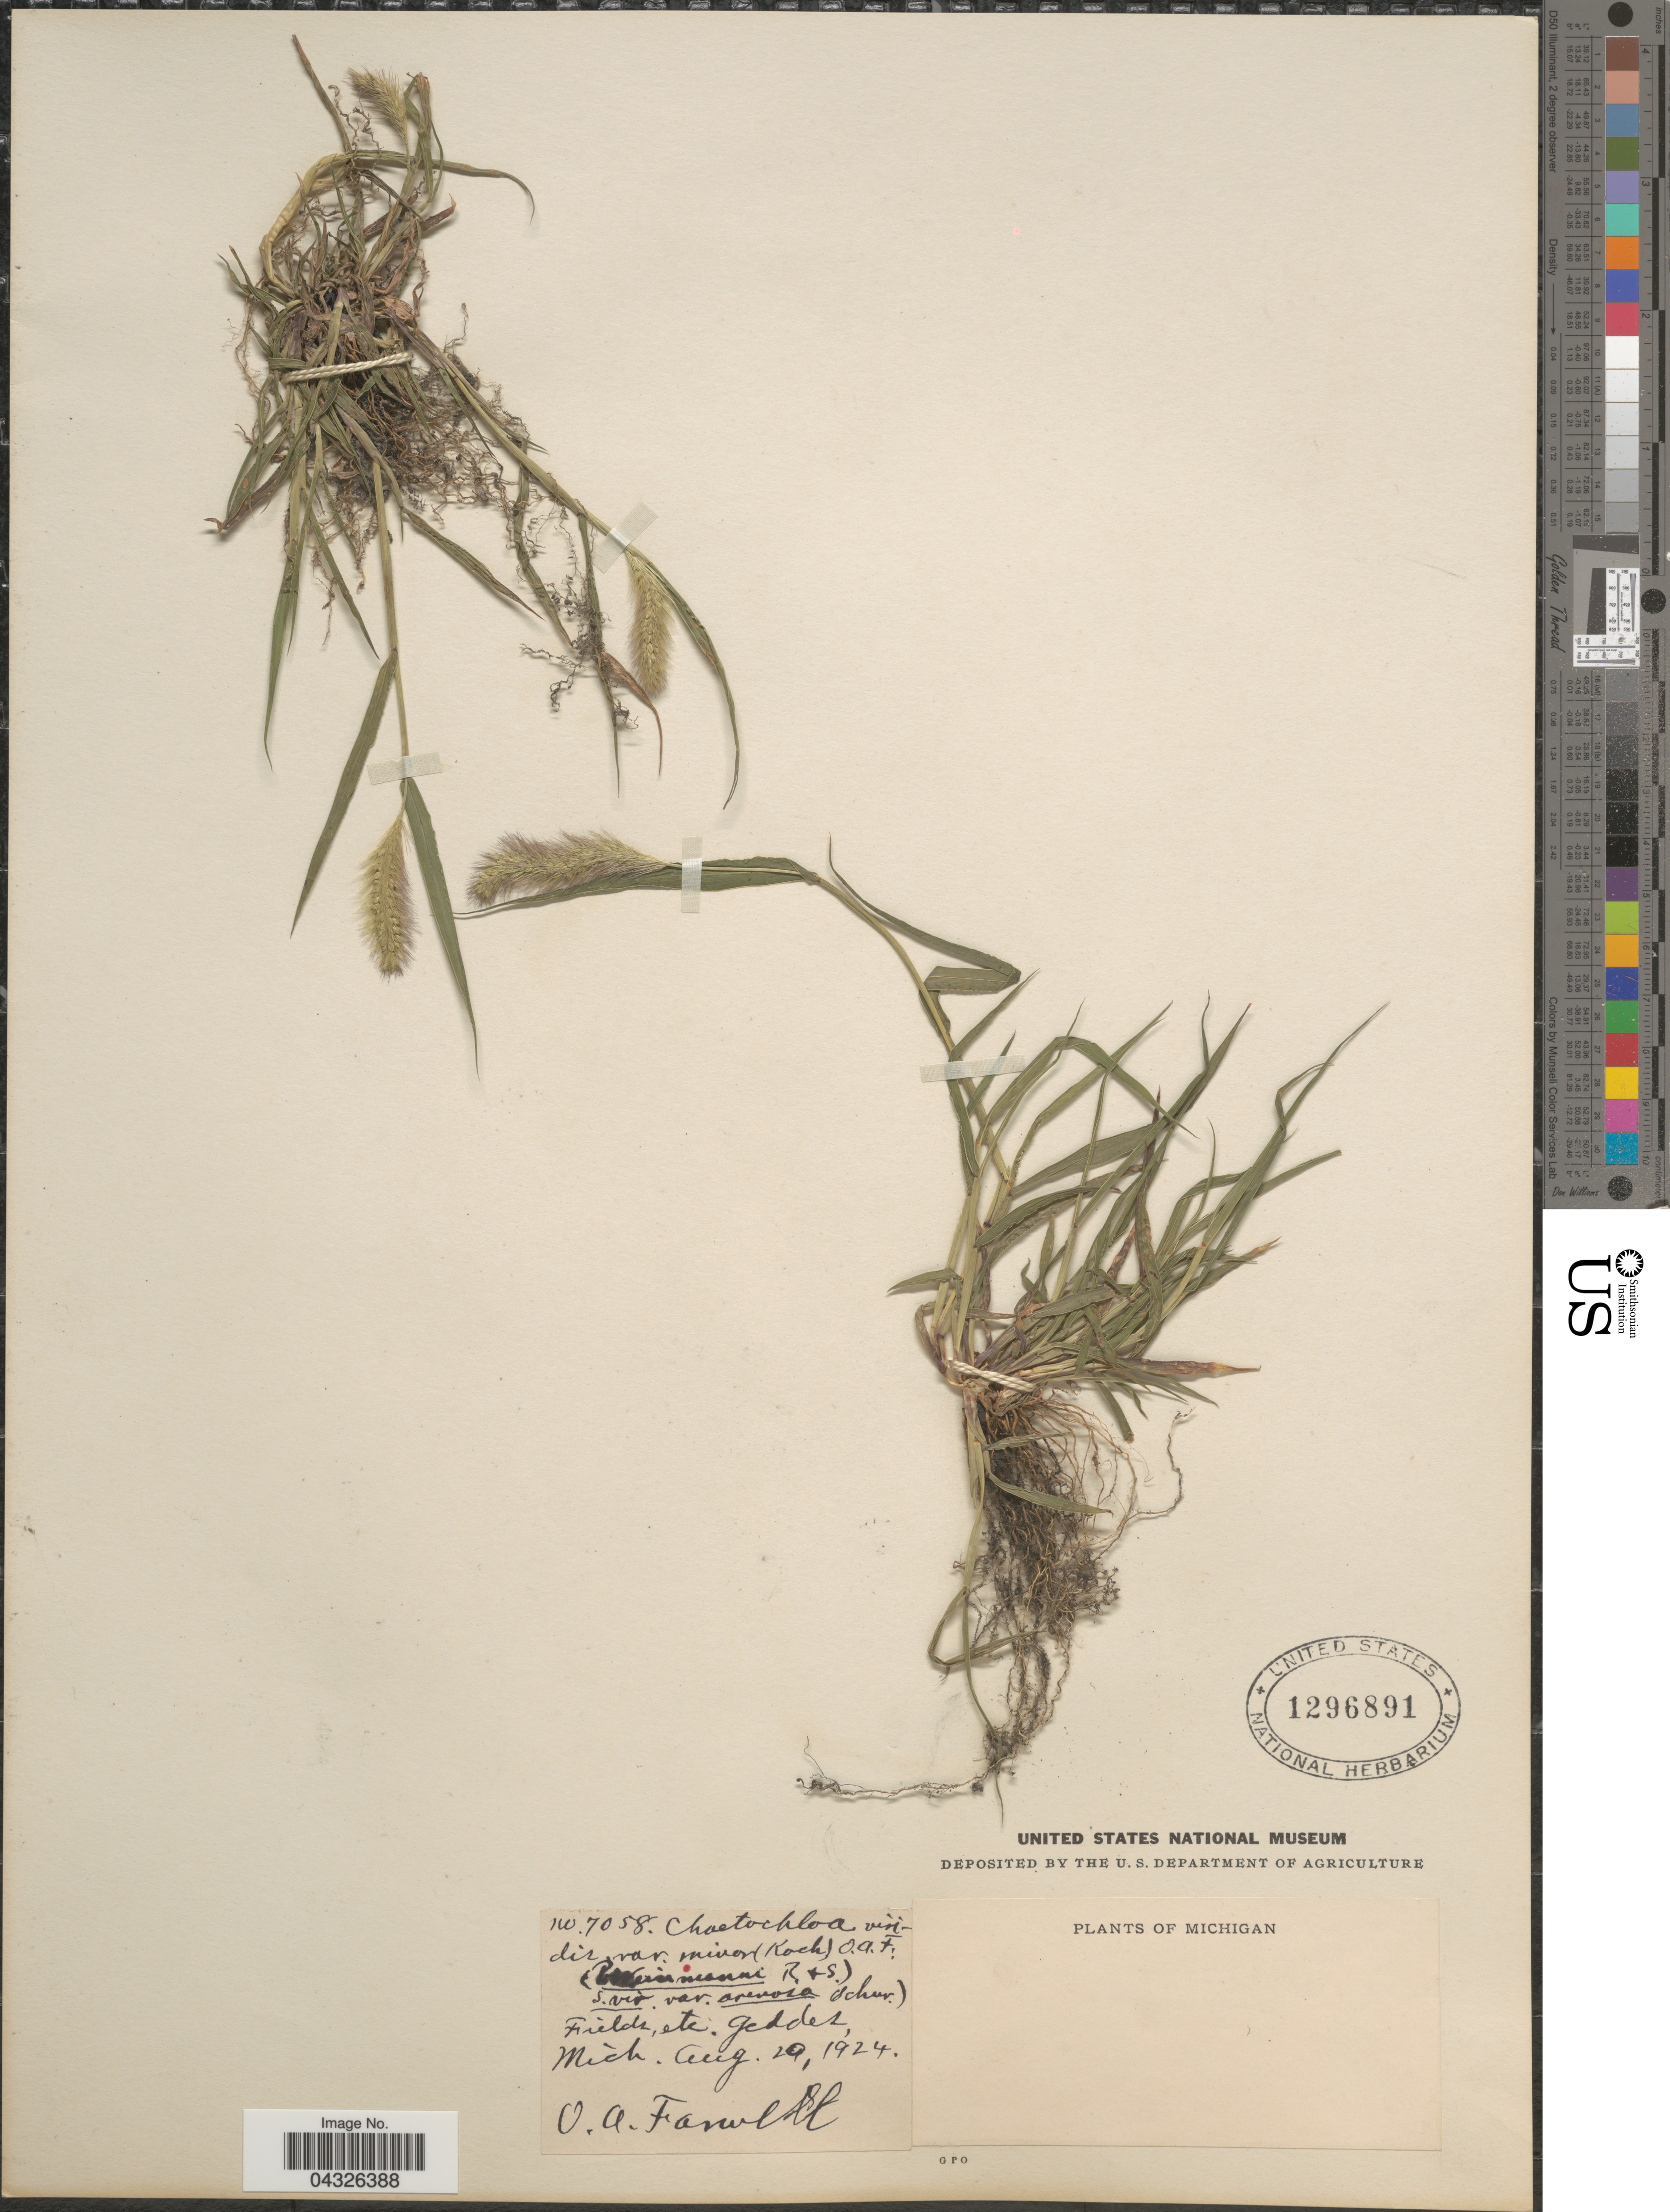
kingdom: Plantae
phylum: Tracheophyta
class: Liliopsida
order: Poales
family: Poaceae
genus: Setaria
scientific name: Setaria viridis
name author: (L.) P. Beauv.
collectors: O. Farwell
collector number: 7058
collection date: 1924-08-20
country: United States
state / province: Michigan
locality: Fields, etc. Geddes.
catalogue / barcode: US 1296891